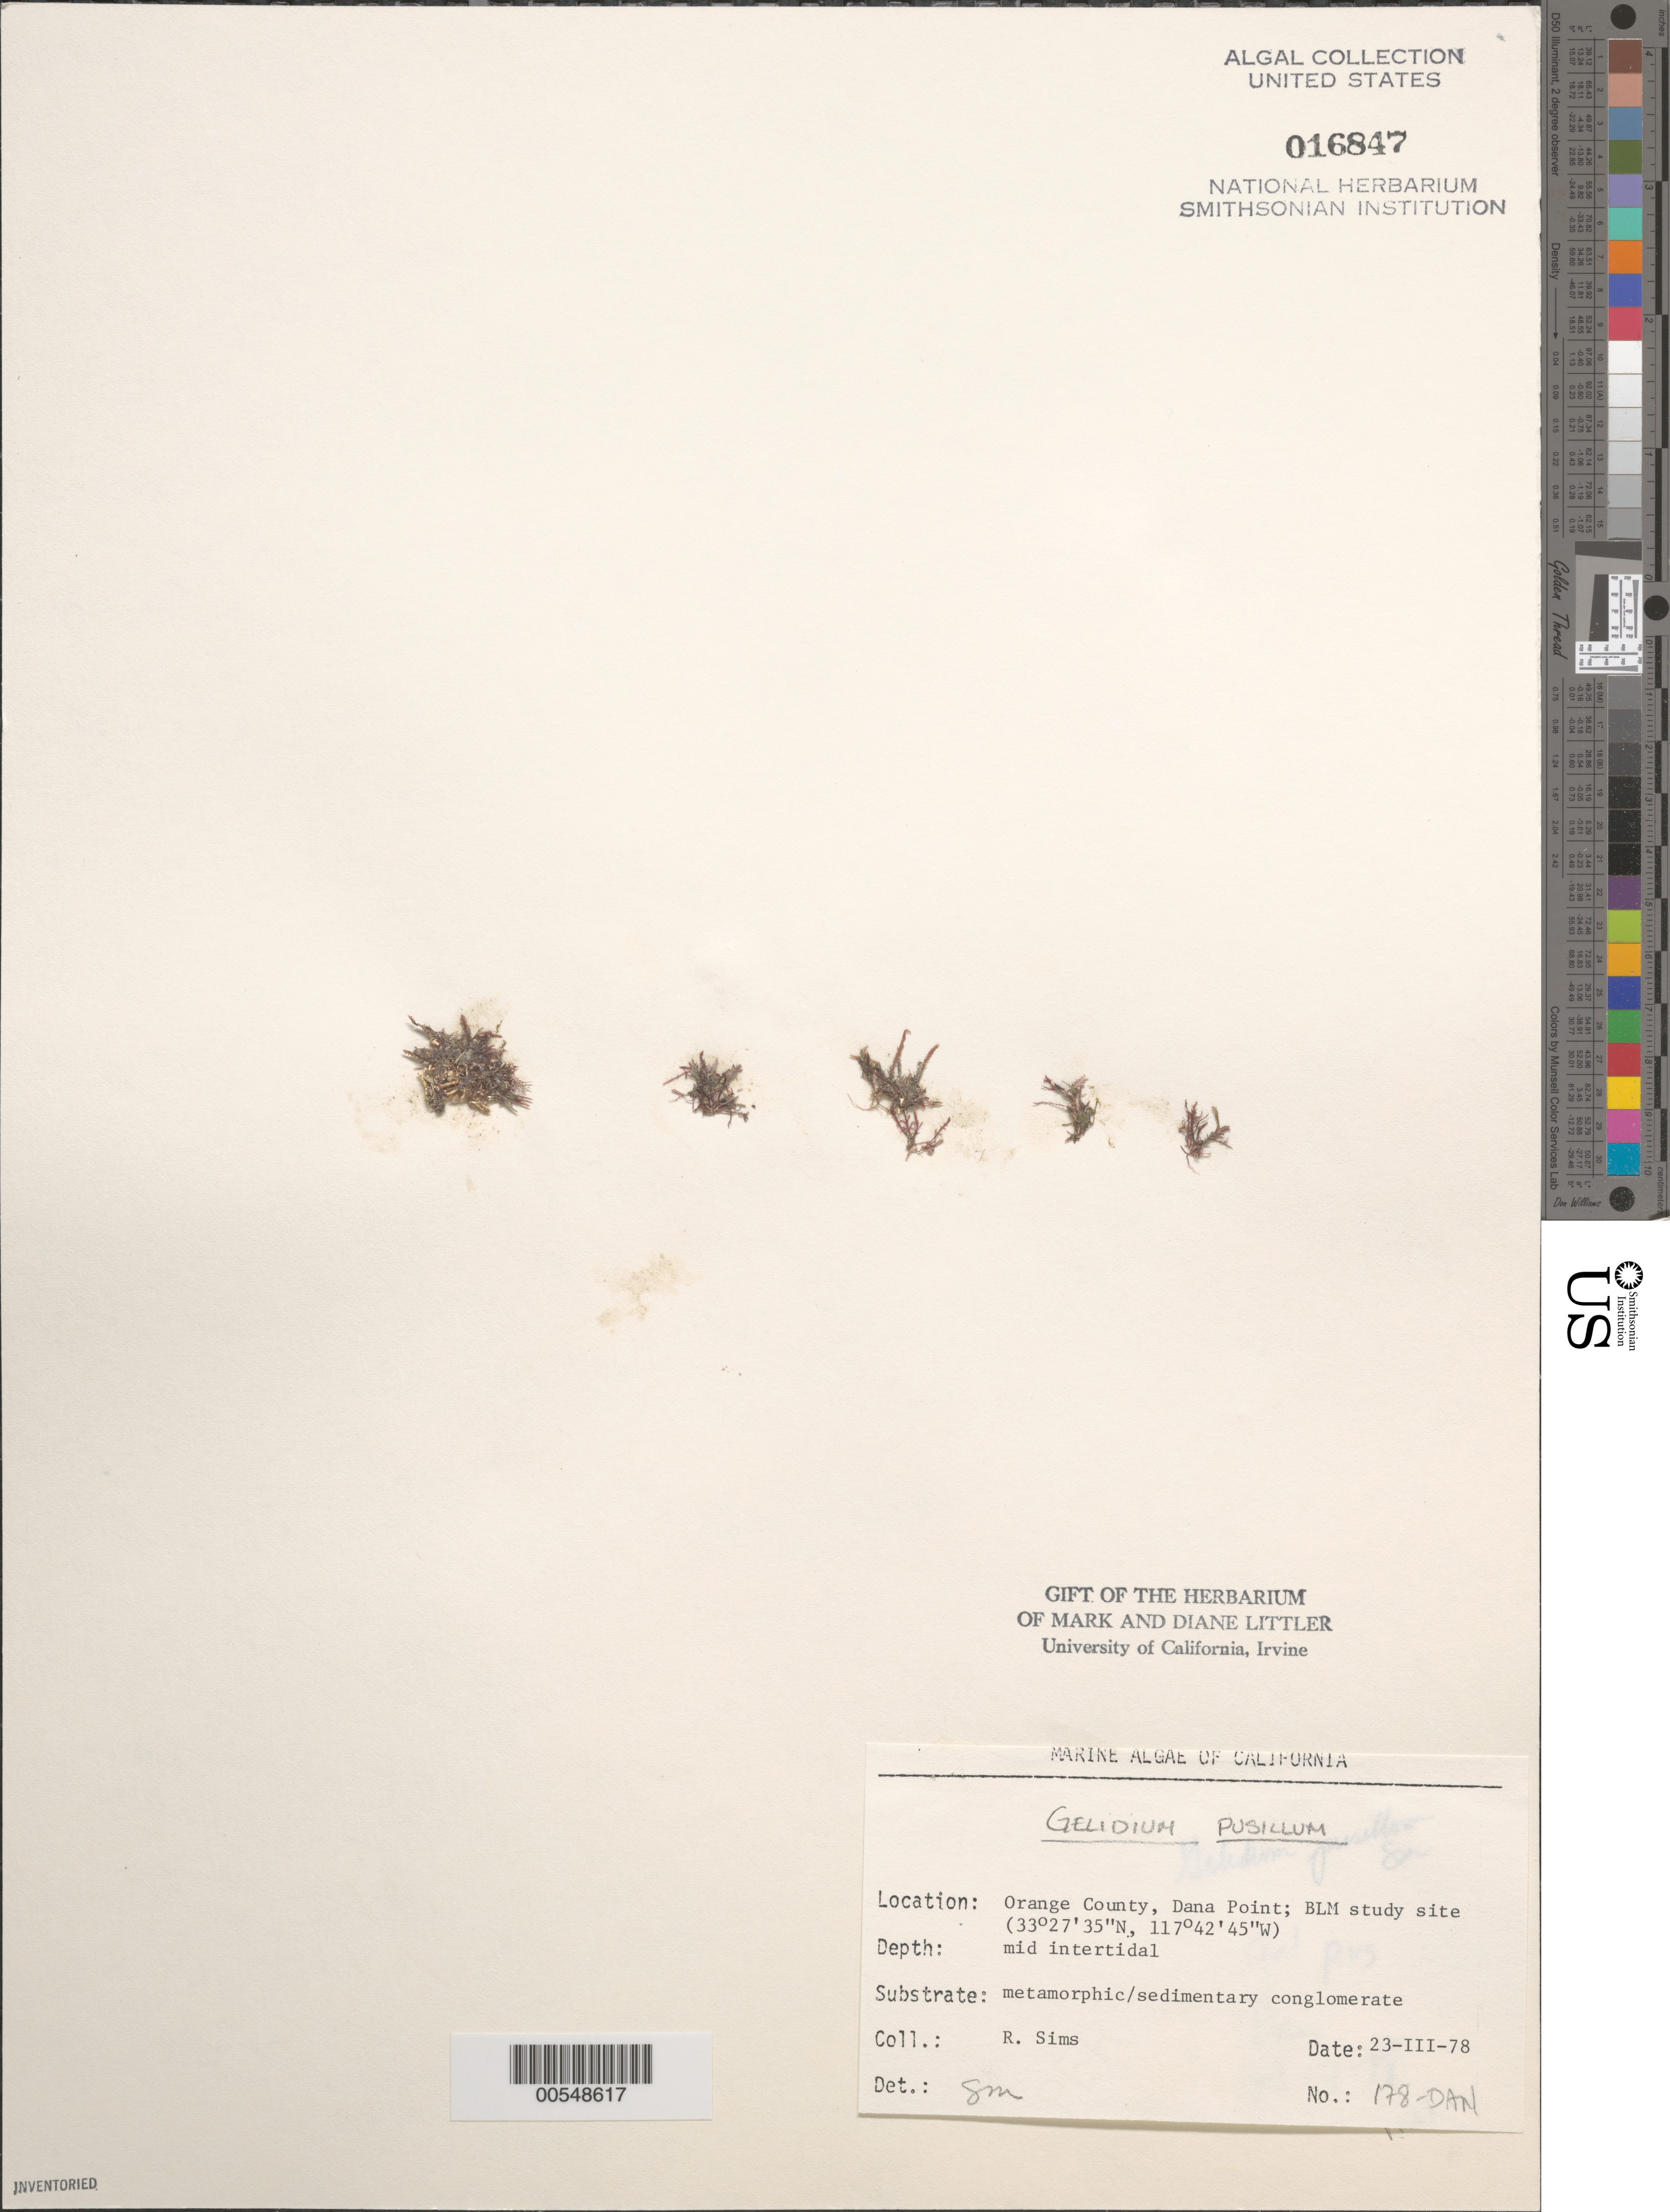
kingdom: Plantae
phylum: Rhodophyta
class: Florideophyceae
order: Gelidiales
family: Gelidiaceae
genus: Gelidium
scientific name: Gelidium pusillum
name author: (Stackh.) Le Jol.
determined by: Murray, S. N.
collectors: R. H. Sims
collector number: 178-dan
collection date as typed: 23 Mar 1978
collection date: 1978-03-23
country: United States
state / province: California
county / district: Orange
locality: Dana Point, 1 km north of marina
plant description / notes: BLM-SOCALBIGHT Rocky Intertidal Survey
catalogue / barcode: US 16847